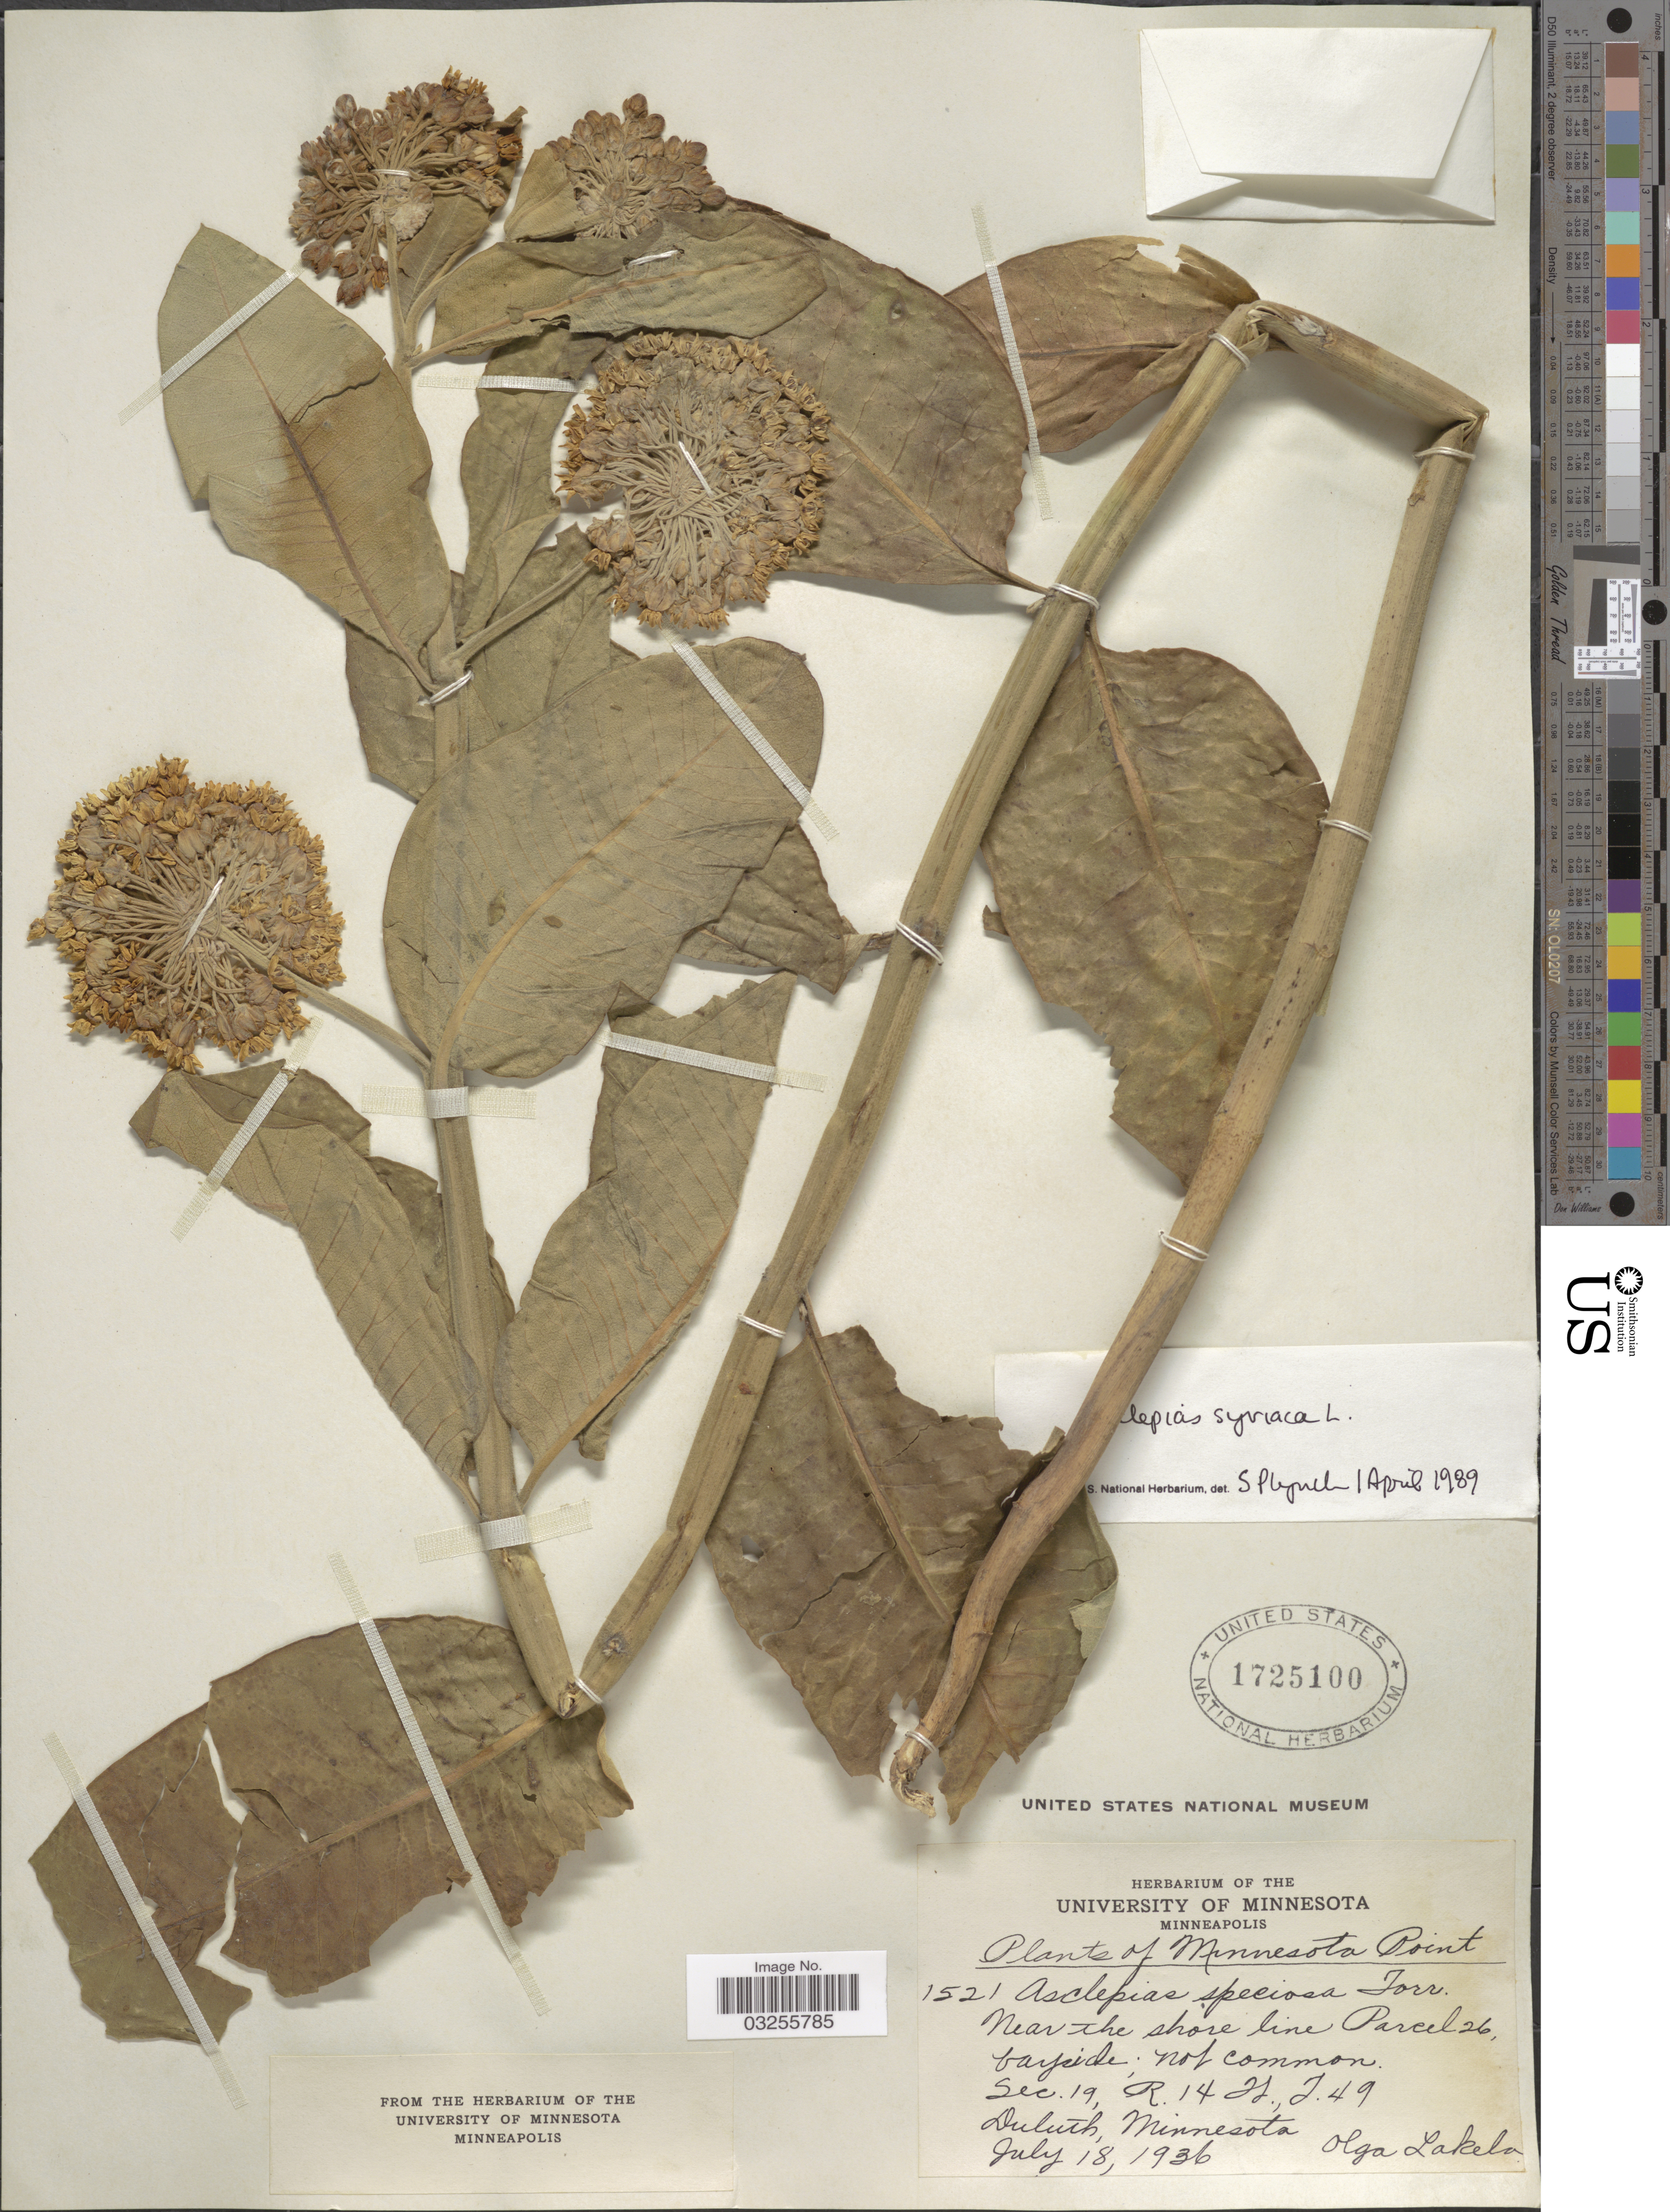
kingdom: Plantae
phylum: Tracheophyta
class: Magnoliopsida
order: Gentianales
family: Apocynaceae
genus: Asclepias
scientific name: Asclepias syriaca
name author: L.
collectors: O. K. Lakela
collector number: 1521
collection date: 1936-07-18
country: United States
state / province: Minnesota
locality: Minnesota Point. Near the shore line Parcel 26, bayside. Sec. 19, R. 14 W., T. 49. Duluth Minnesota.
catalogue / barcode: US 1725100